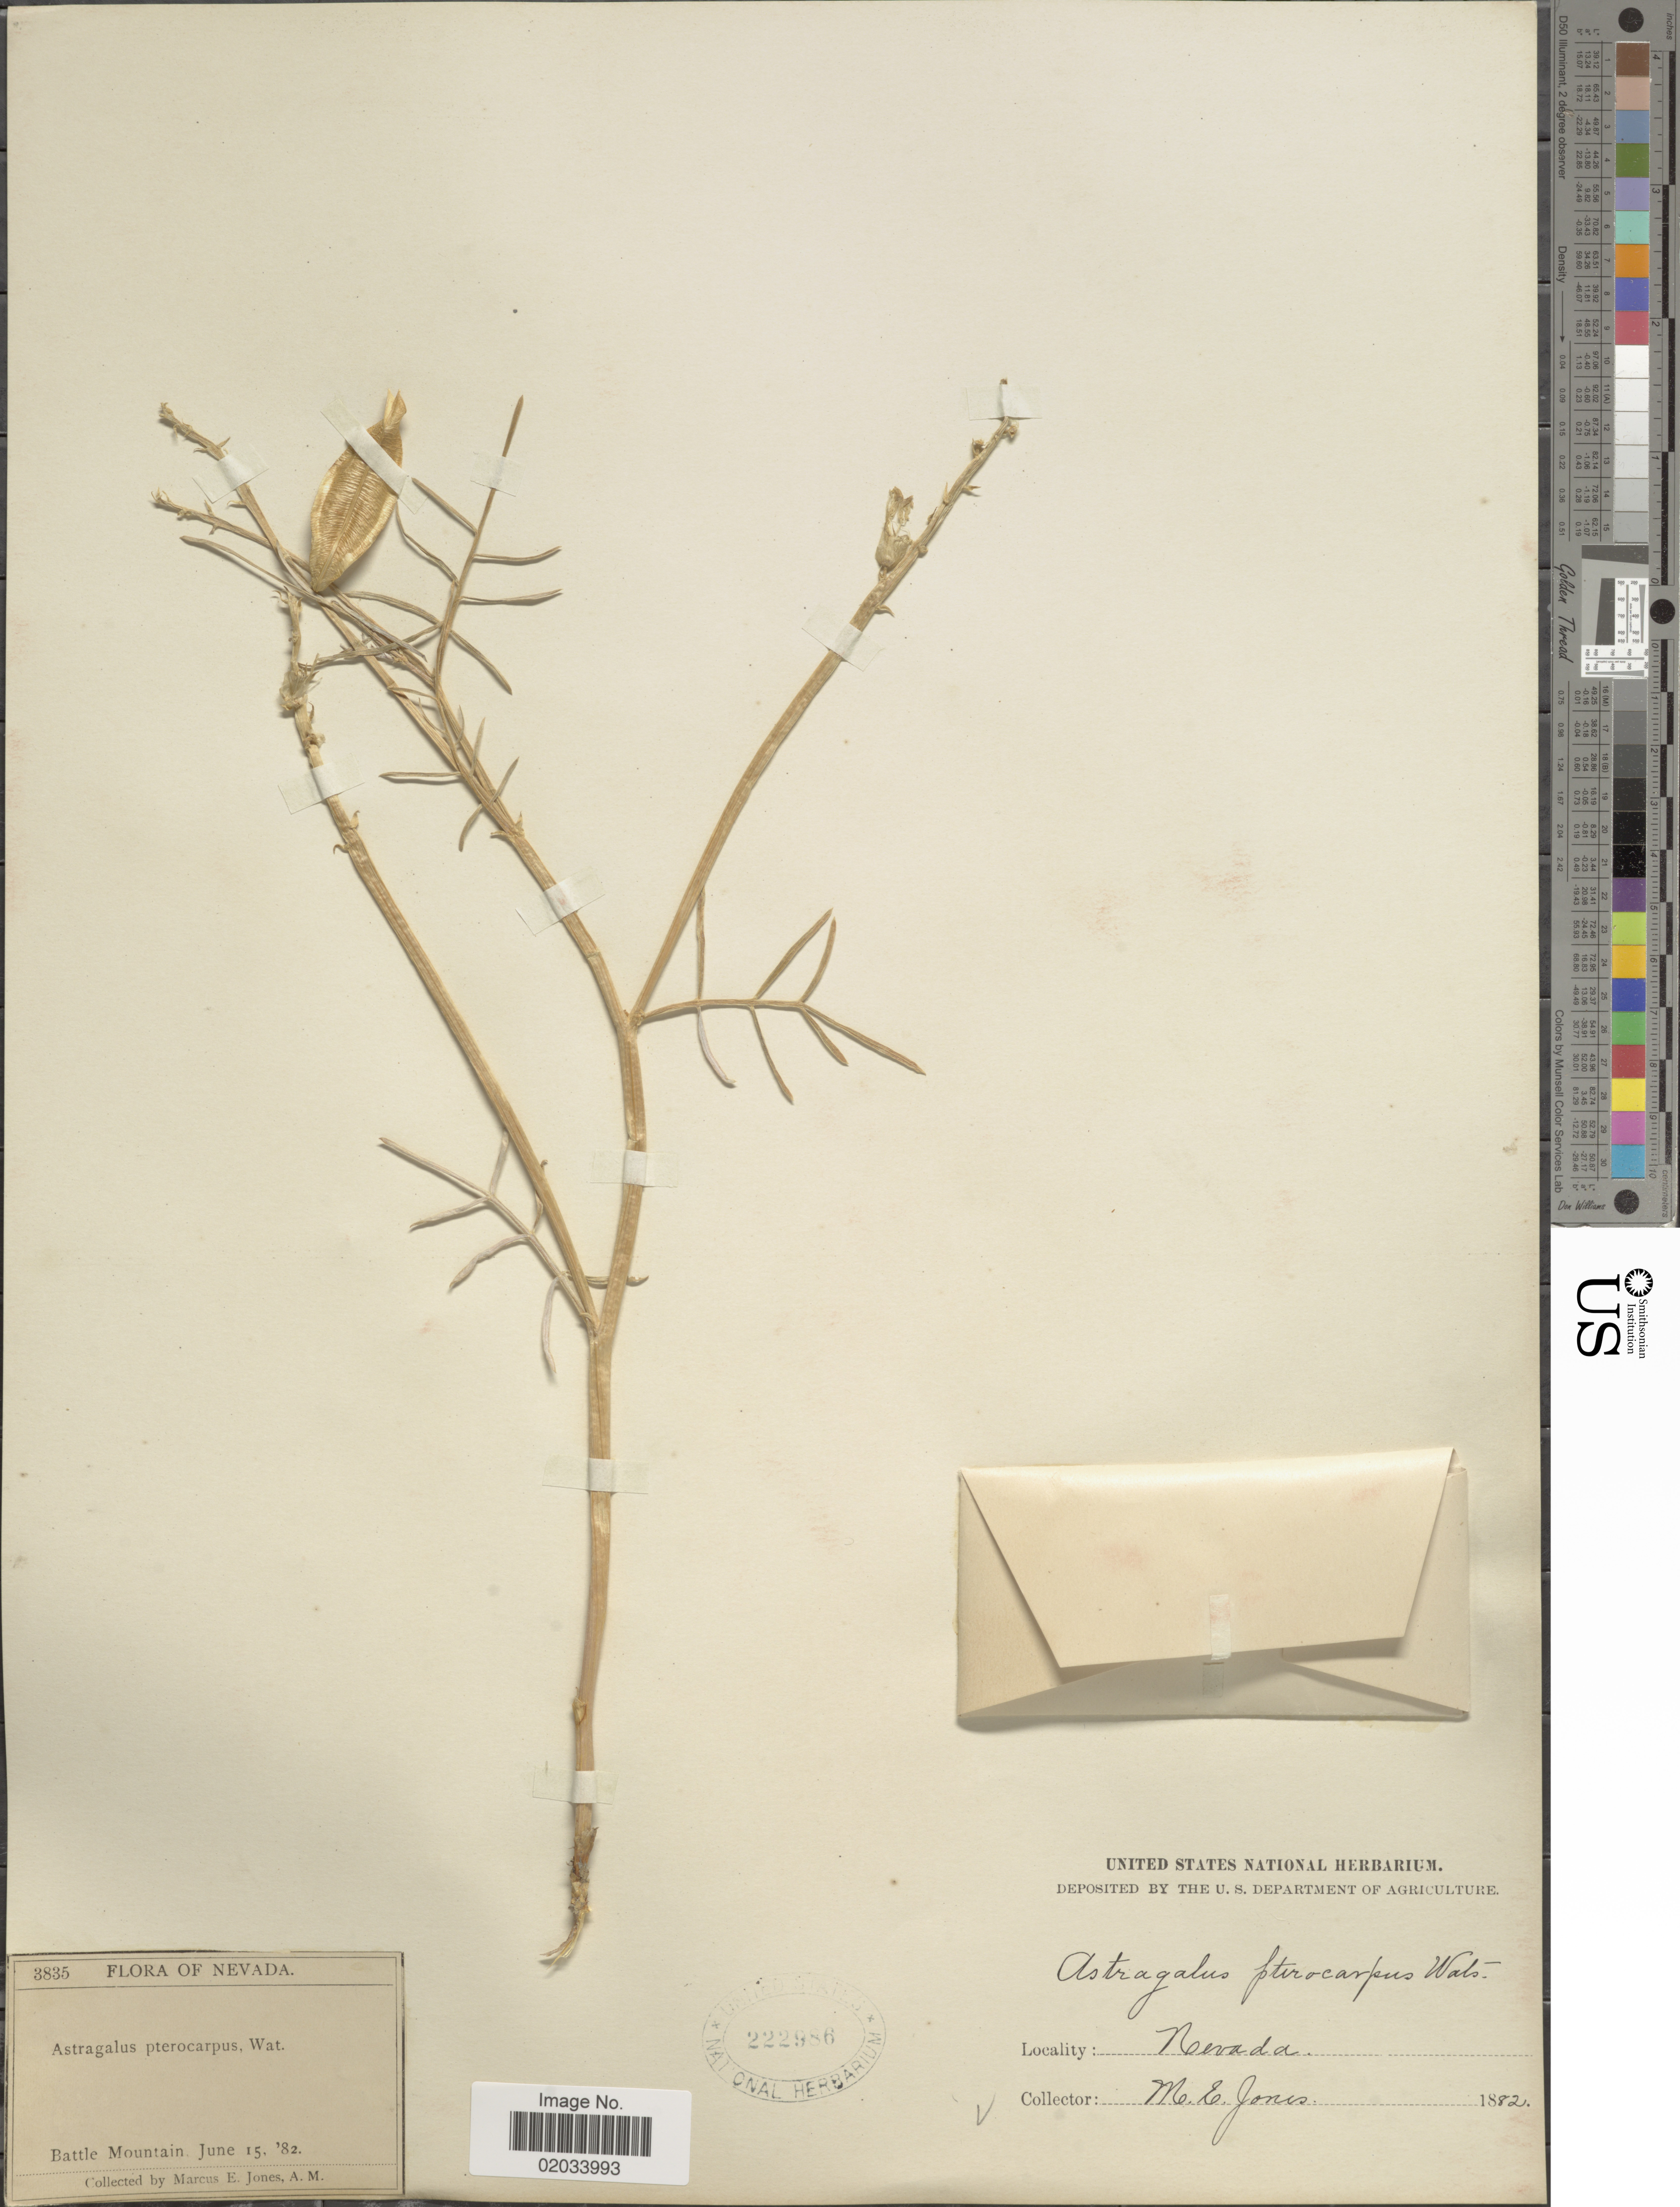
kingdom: Plantae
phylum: Tracheophyta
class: Magnoliopsida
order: Fabales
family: Fabaceae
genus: Astragalus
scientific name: Astragalus pterocarpus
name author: S. Watson in C. King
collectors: M. E. Jones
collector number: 3835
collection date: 1882-06-15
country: United States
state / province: Nevada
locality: Battle Mountain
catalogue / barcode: US 222986